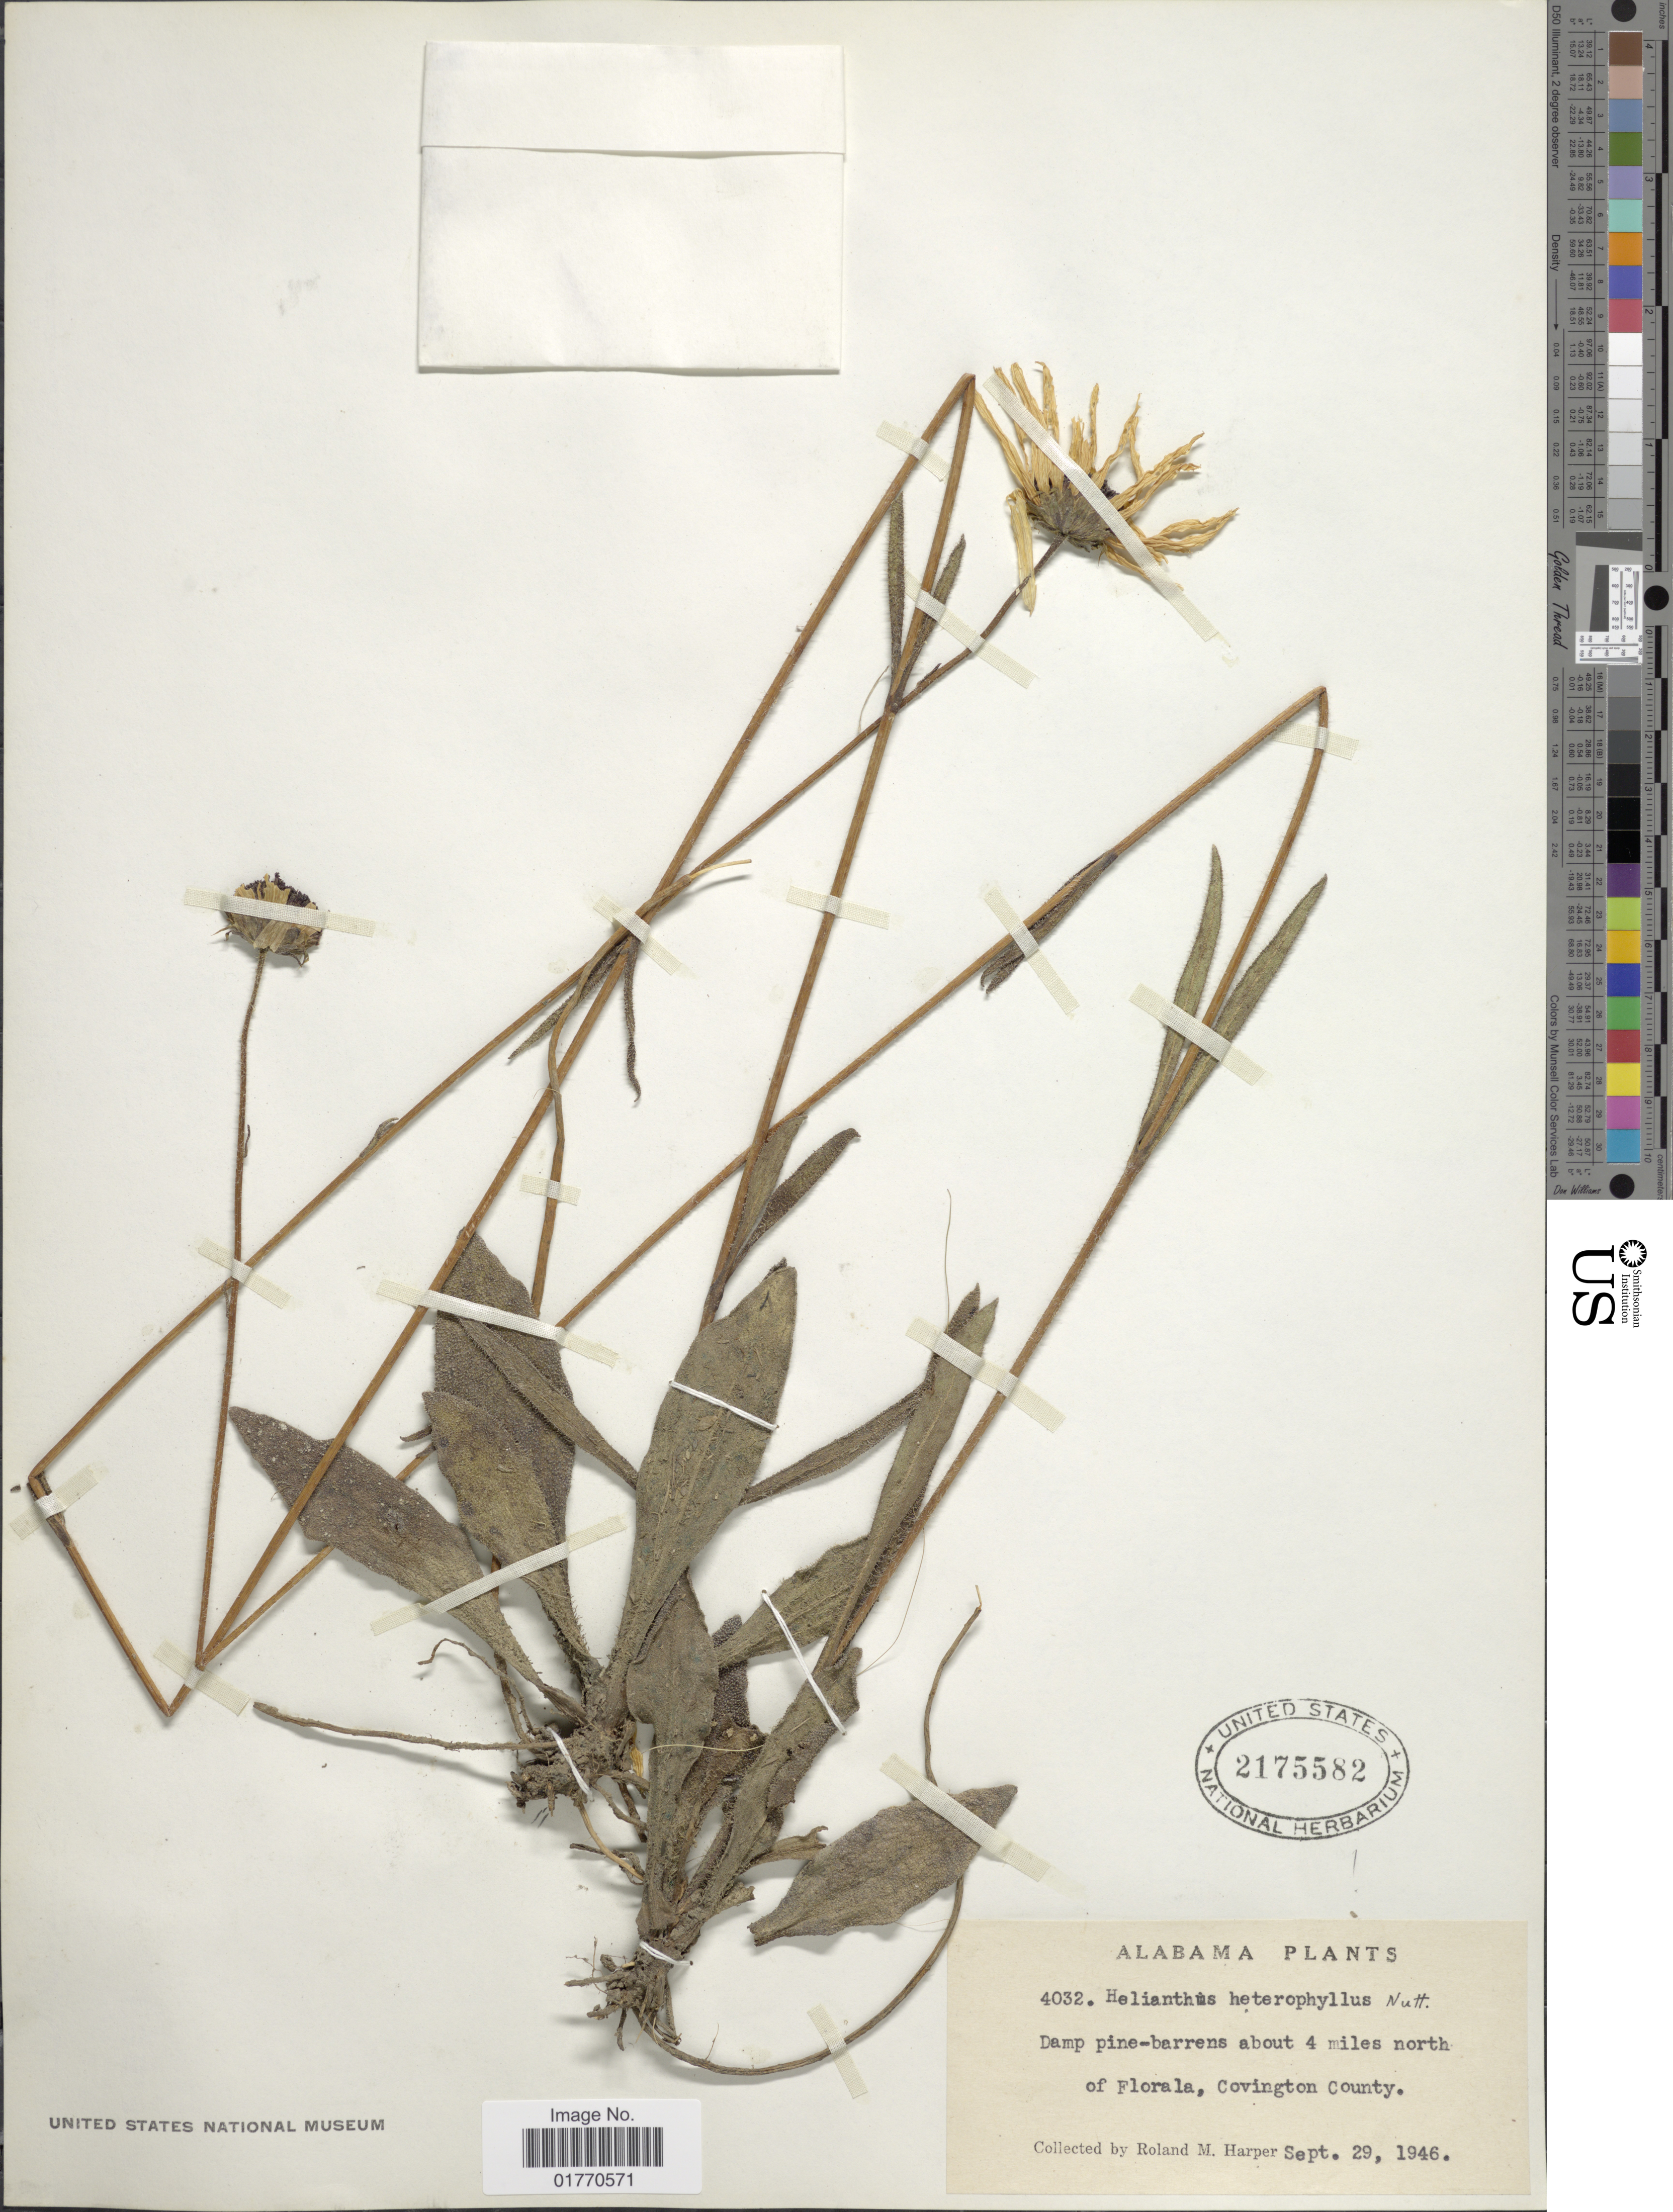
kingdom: Plantae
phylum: Tracheophyta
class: Magnoliopsida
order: Asterales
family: Asteraceae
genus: Helianthus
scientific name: Helianthus heterophyllus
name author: Nutt.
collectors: R. M. Harper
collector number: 4032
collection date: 1946-09-29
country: United States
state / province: Alabama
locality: Damp pine-barrens; about 4 miles north of Florala, Covington County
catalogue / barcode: US 2175582